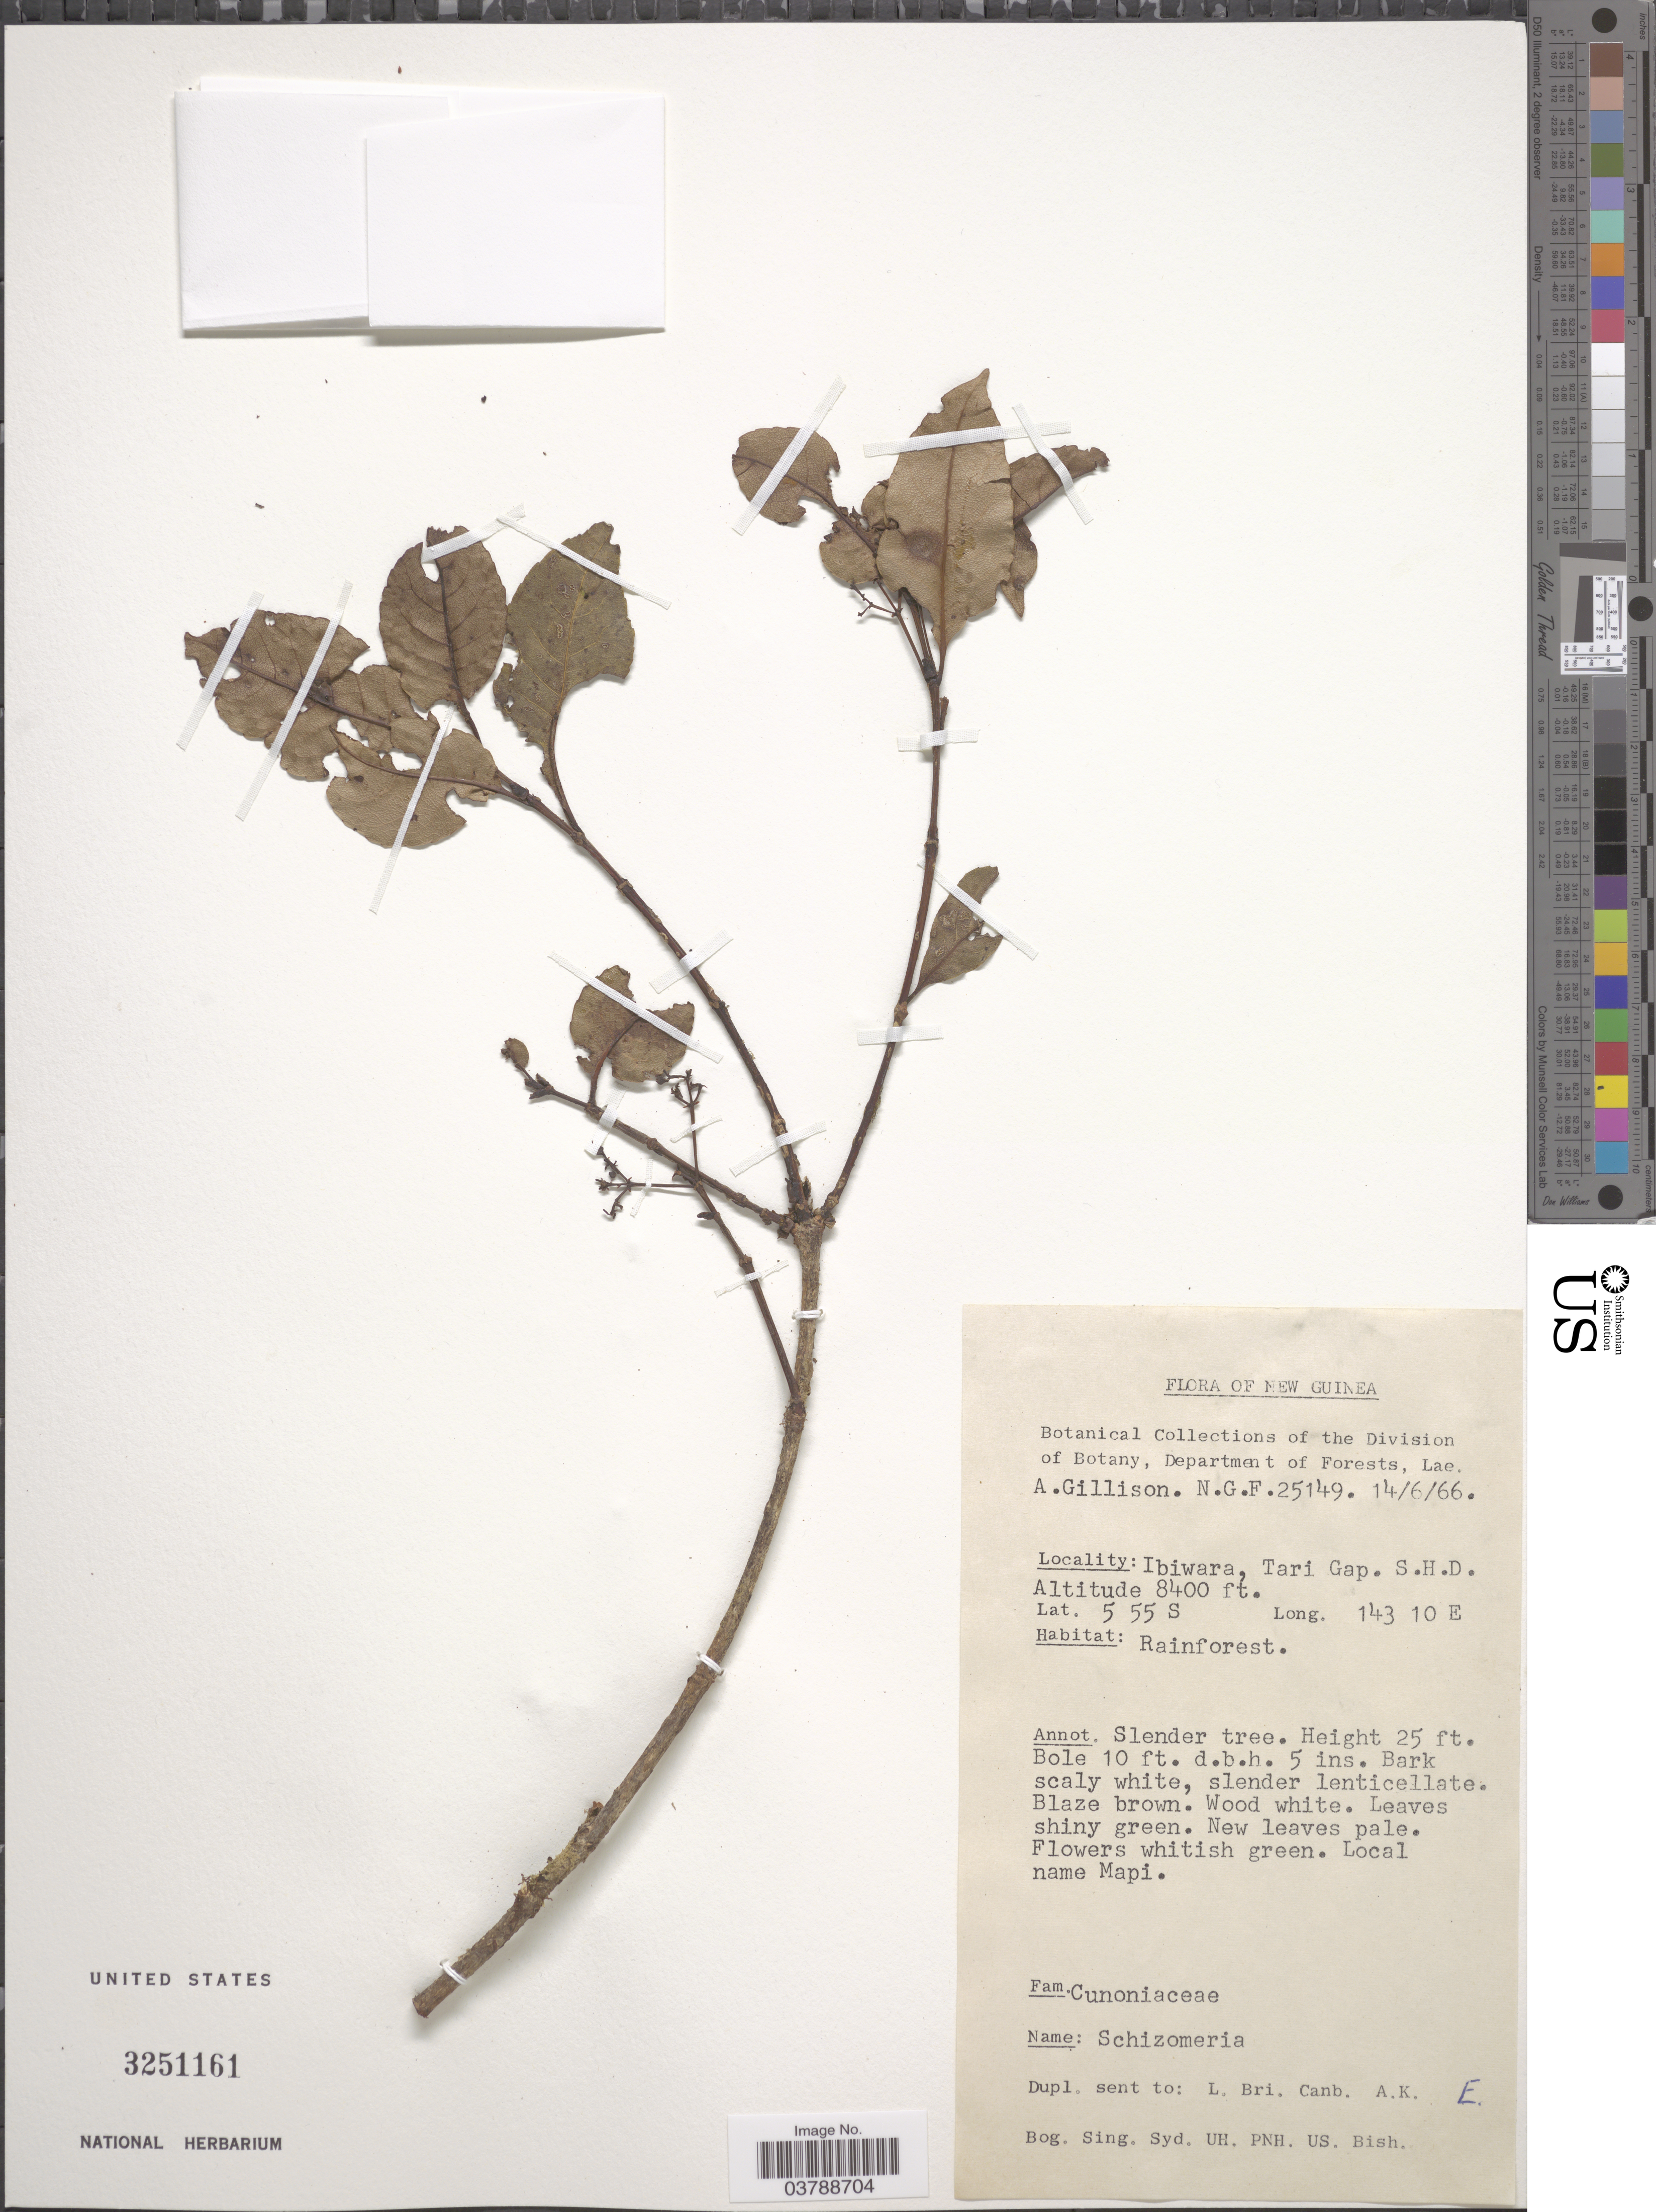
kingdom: Plantae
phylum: Tracheophyta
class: Magnoliopsida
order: Oxalidales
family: Cunoniaceae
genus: Schizomeria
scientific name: Schizomeria sp.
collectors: A. Gillison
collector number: NGF25149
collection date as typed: Transcribed d/m/y: 14/6/66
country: Papua New Guinea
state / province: Southern Highlands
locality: New Guinea. Ibiwara, Tari Gap. S. H. D.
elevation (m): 2560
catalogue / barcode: US 3251161